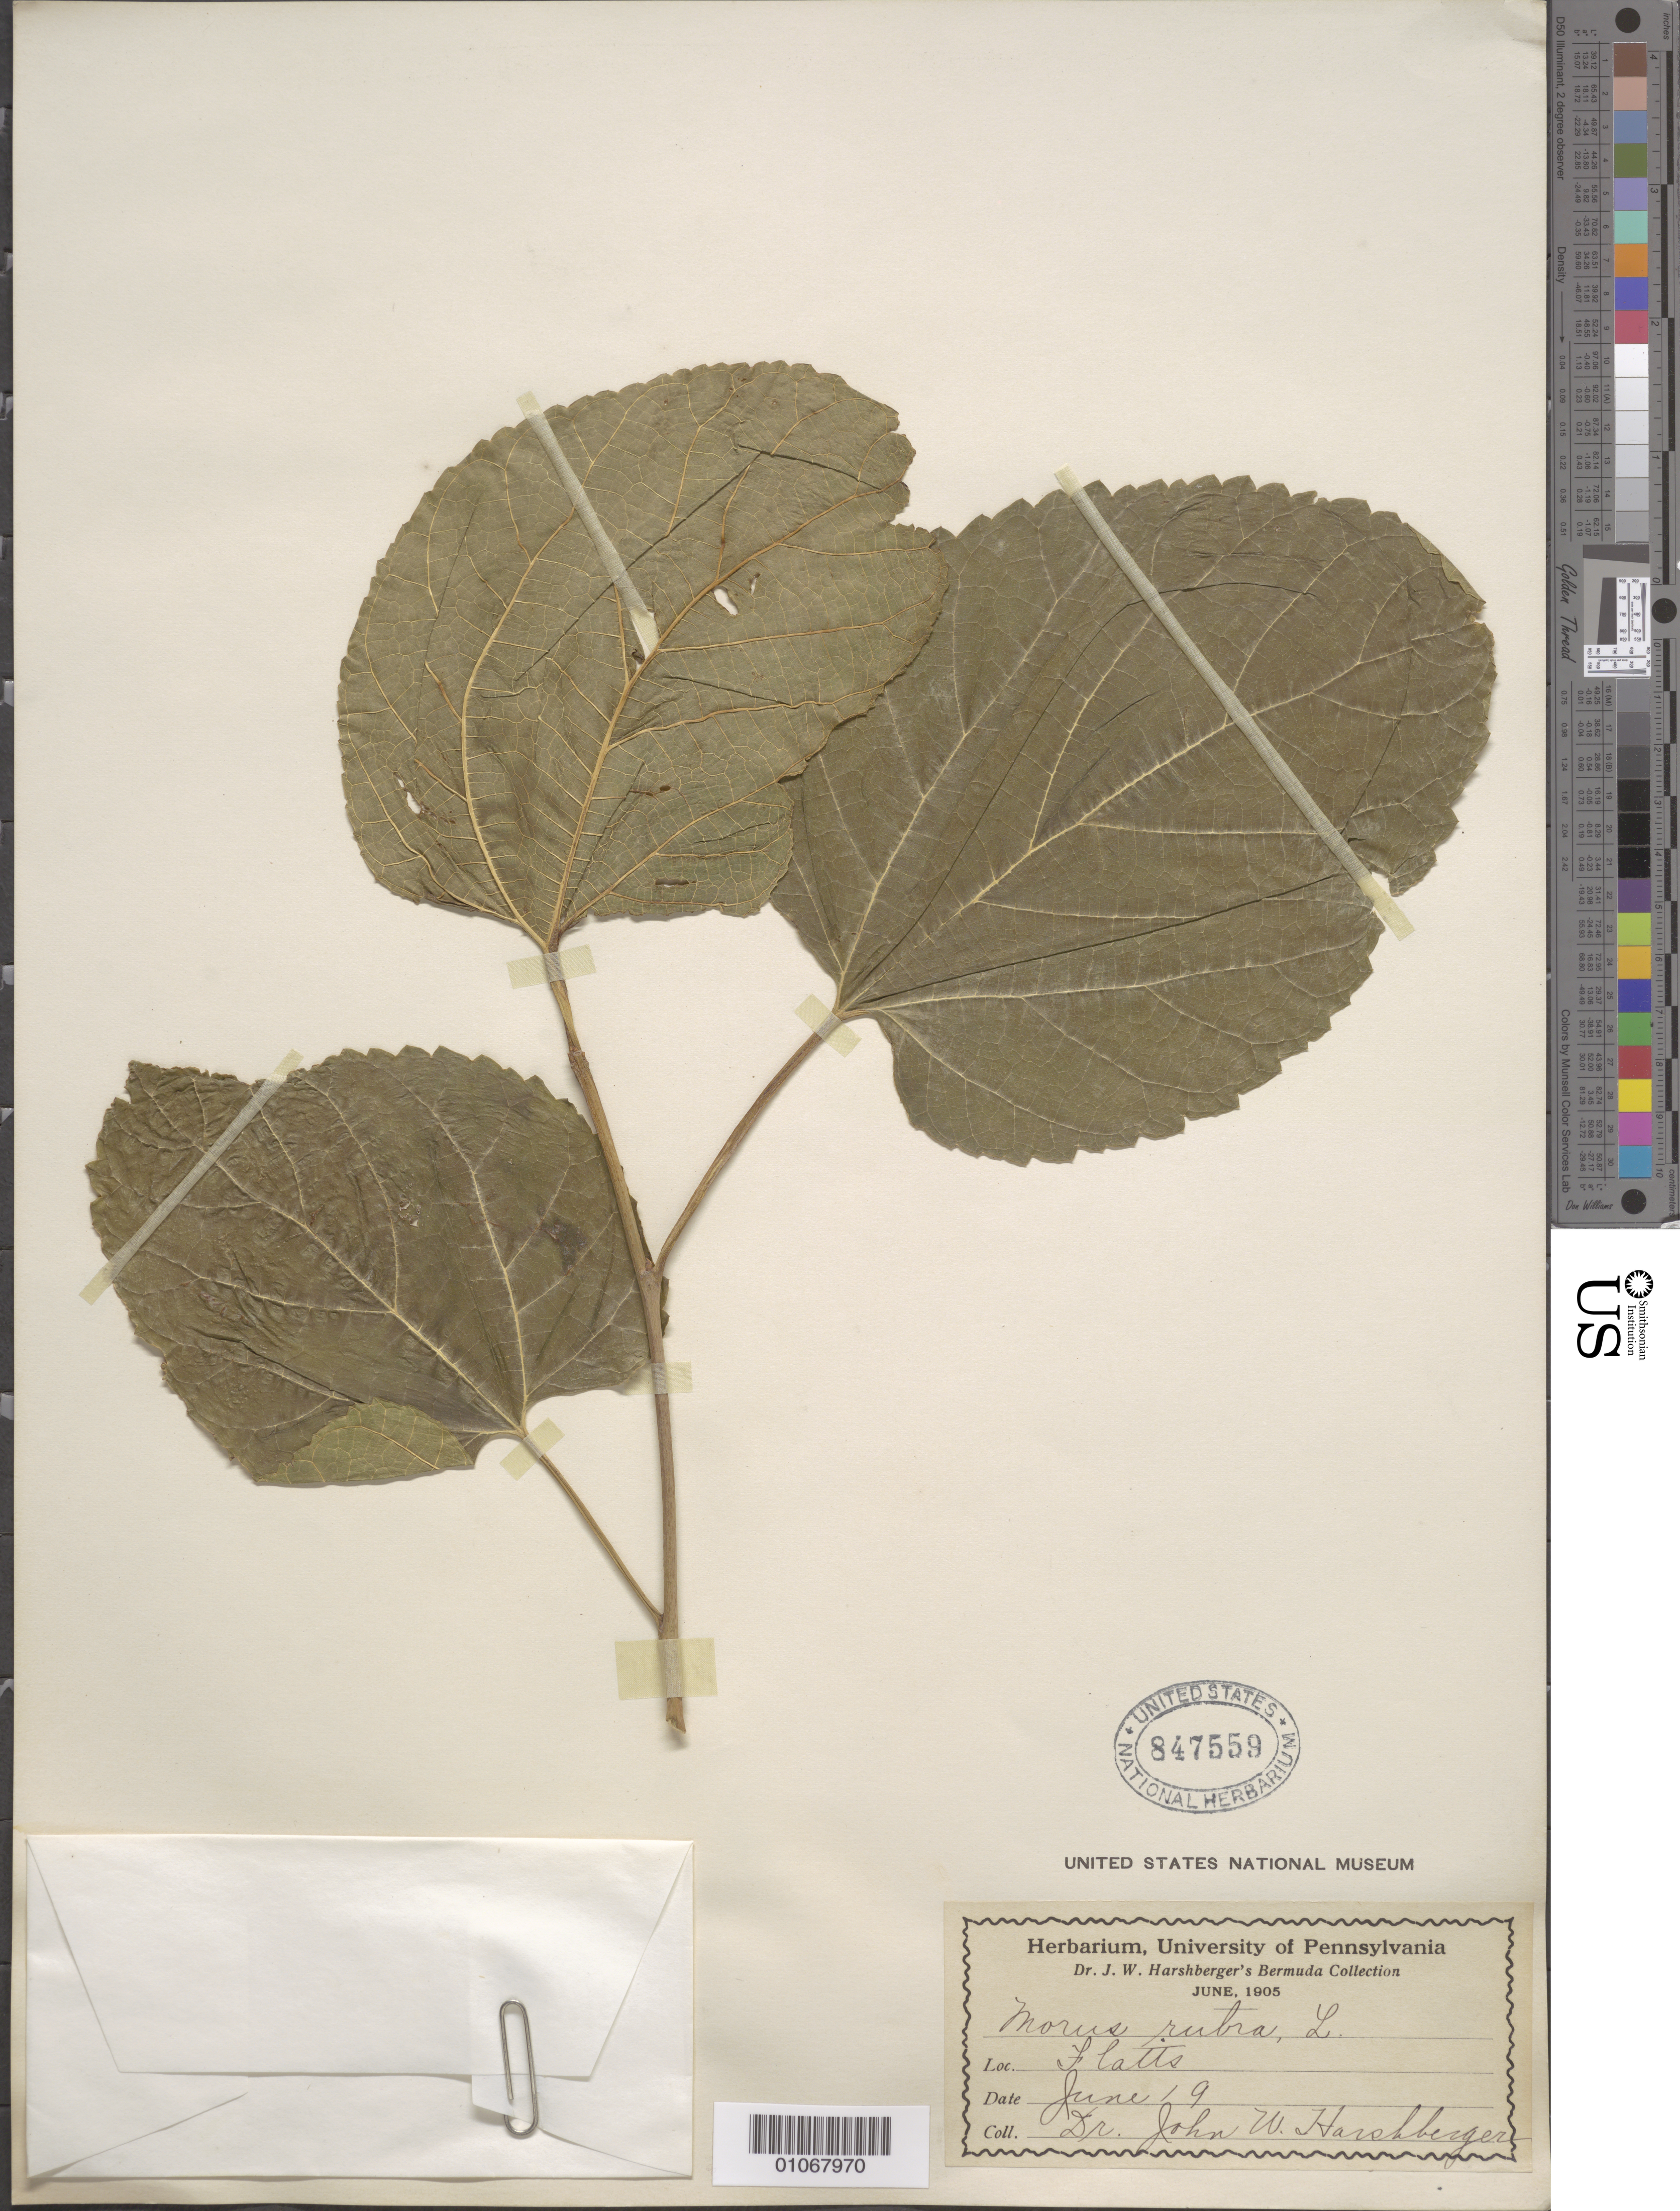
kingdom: Plantae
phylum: Tracheophyta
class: Magnoliopsida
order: Rosales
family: Moraceae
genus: Morus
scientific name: Morus rubra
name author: L.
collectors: J. W. Harshberger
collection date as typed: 19 Jun 1905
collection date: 1905-06-19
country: Bermuda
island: Bermuda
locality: F. Catts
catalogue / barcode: US 847559